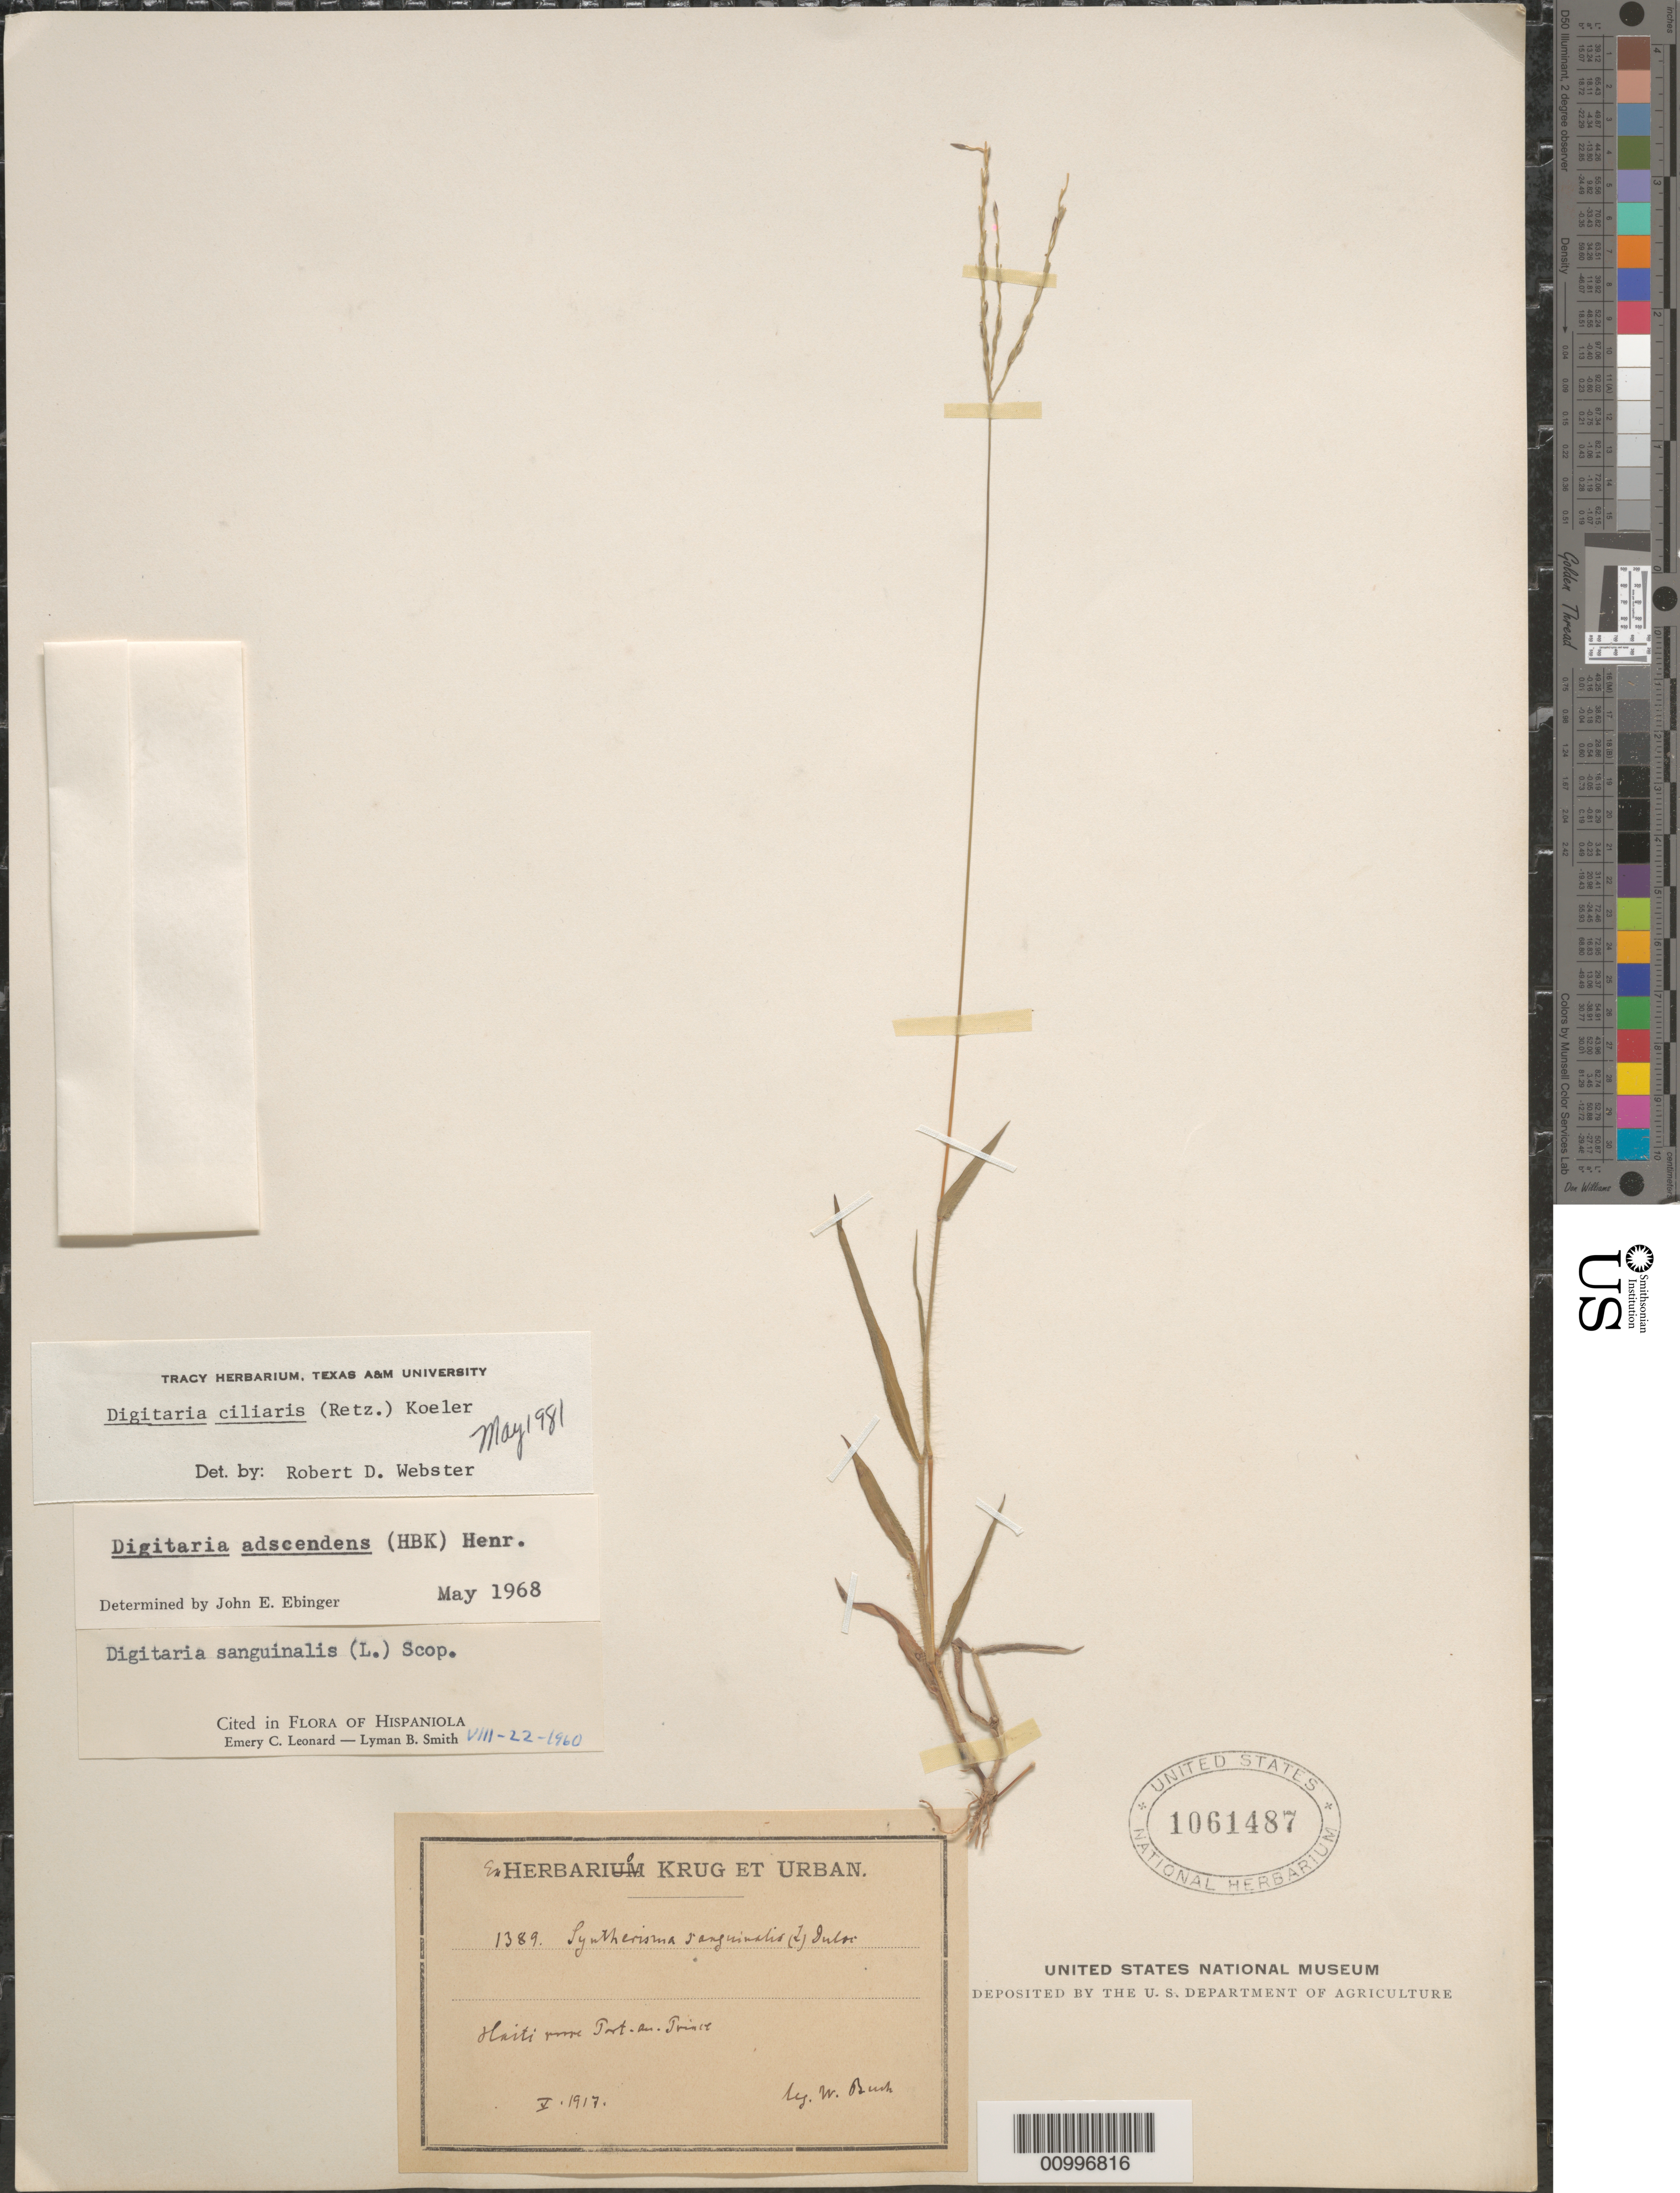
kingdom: Plantae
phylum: Tracheophyta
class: Liliopsida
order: Poales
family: Poaceae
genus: Digitaria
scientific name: Digitaria ciliaris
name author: (Retz.) Koeler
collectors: W. Bush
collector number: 1389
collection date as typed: May 1917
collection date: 1917-05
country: Haiti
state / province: Óuest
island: Hispaniola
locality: Port-au-Prince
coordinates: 0 N, 0 E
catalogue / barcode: US 1061487